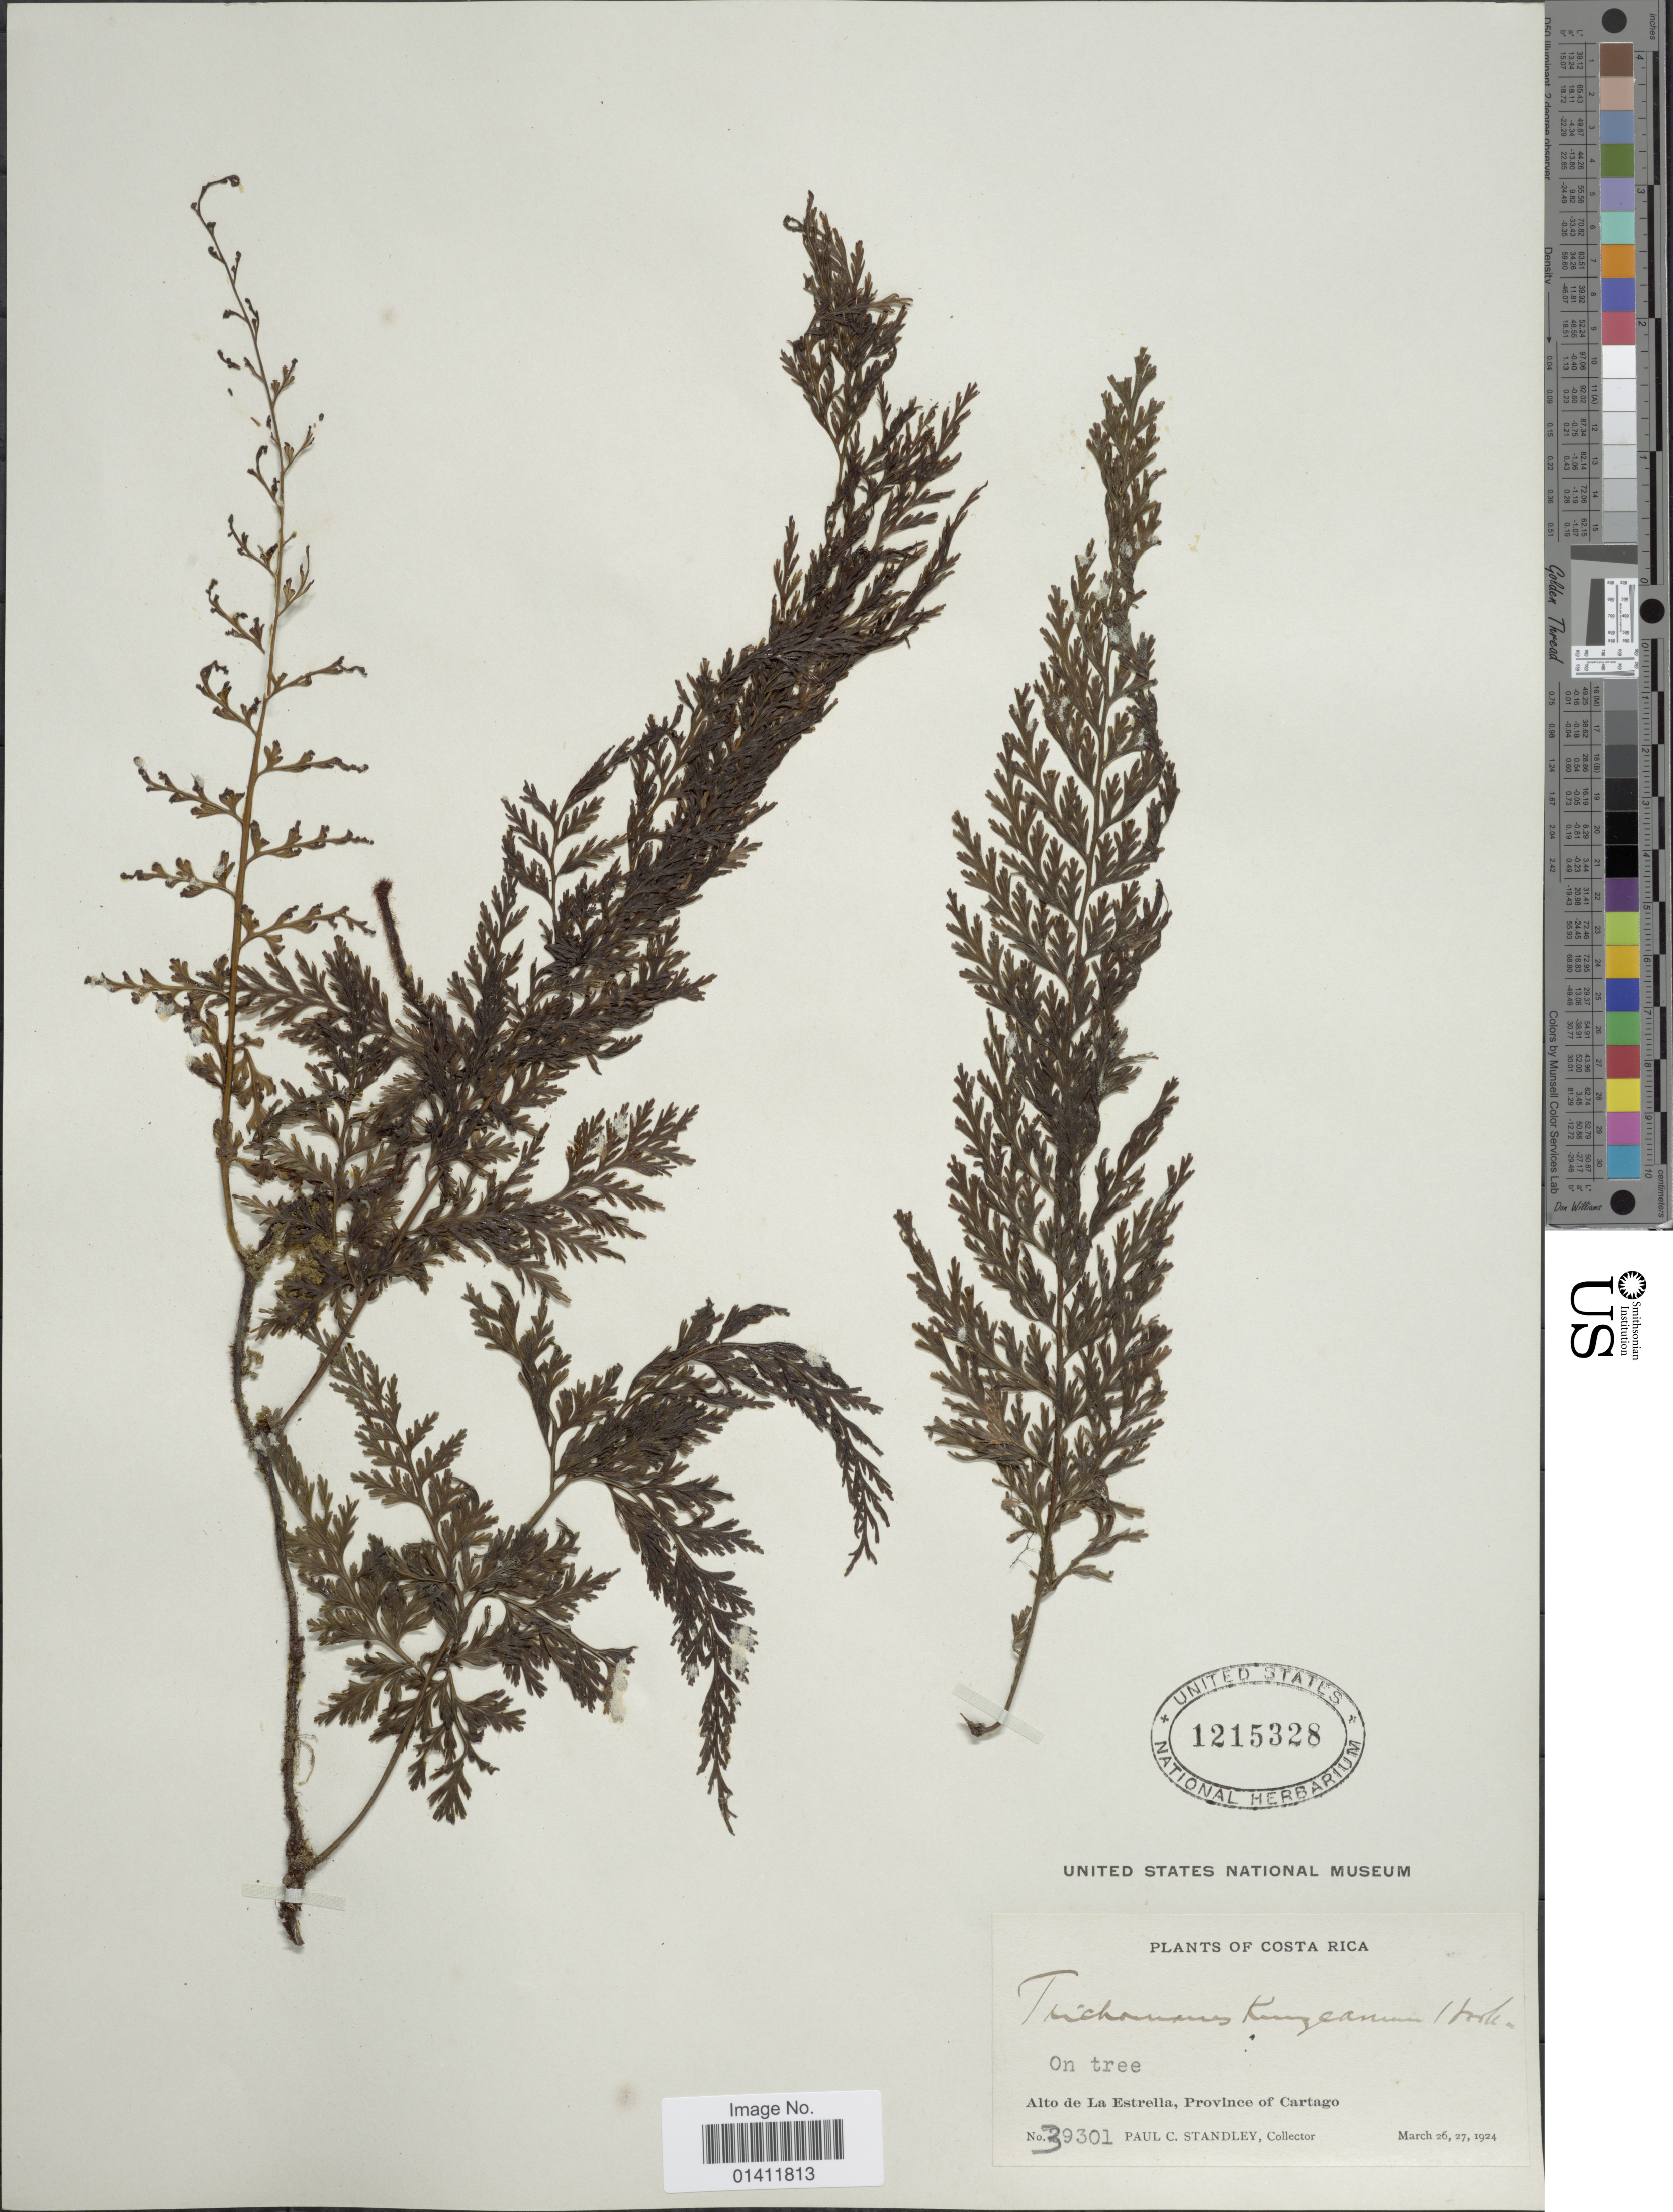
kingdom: Plantae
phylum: Tracheophyta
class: Polypodiopsida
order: Hymenophyllales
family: Hymenophyllaceae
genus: Vandenboschia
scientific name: Vandenboschia radicans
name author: (Sw.) Copel.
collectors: P. C. Standley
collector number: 39301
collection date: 1924-03-26/1924-03-27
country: Costa Rica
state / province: Cartago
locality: Alto de La Estrella, Province of Cartago.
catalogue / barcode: US 1215328